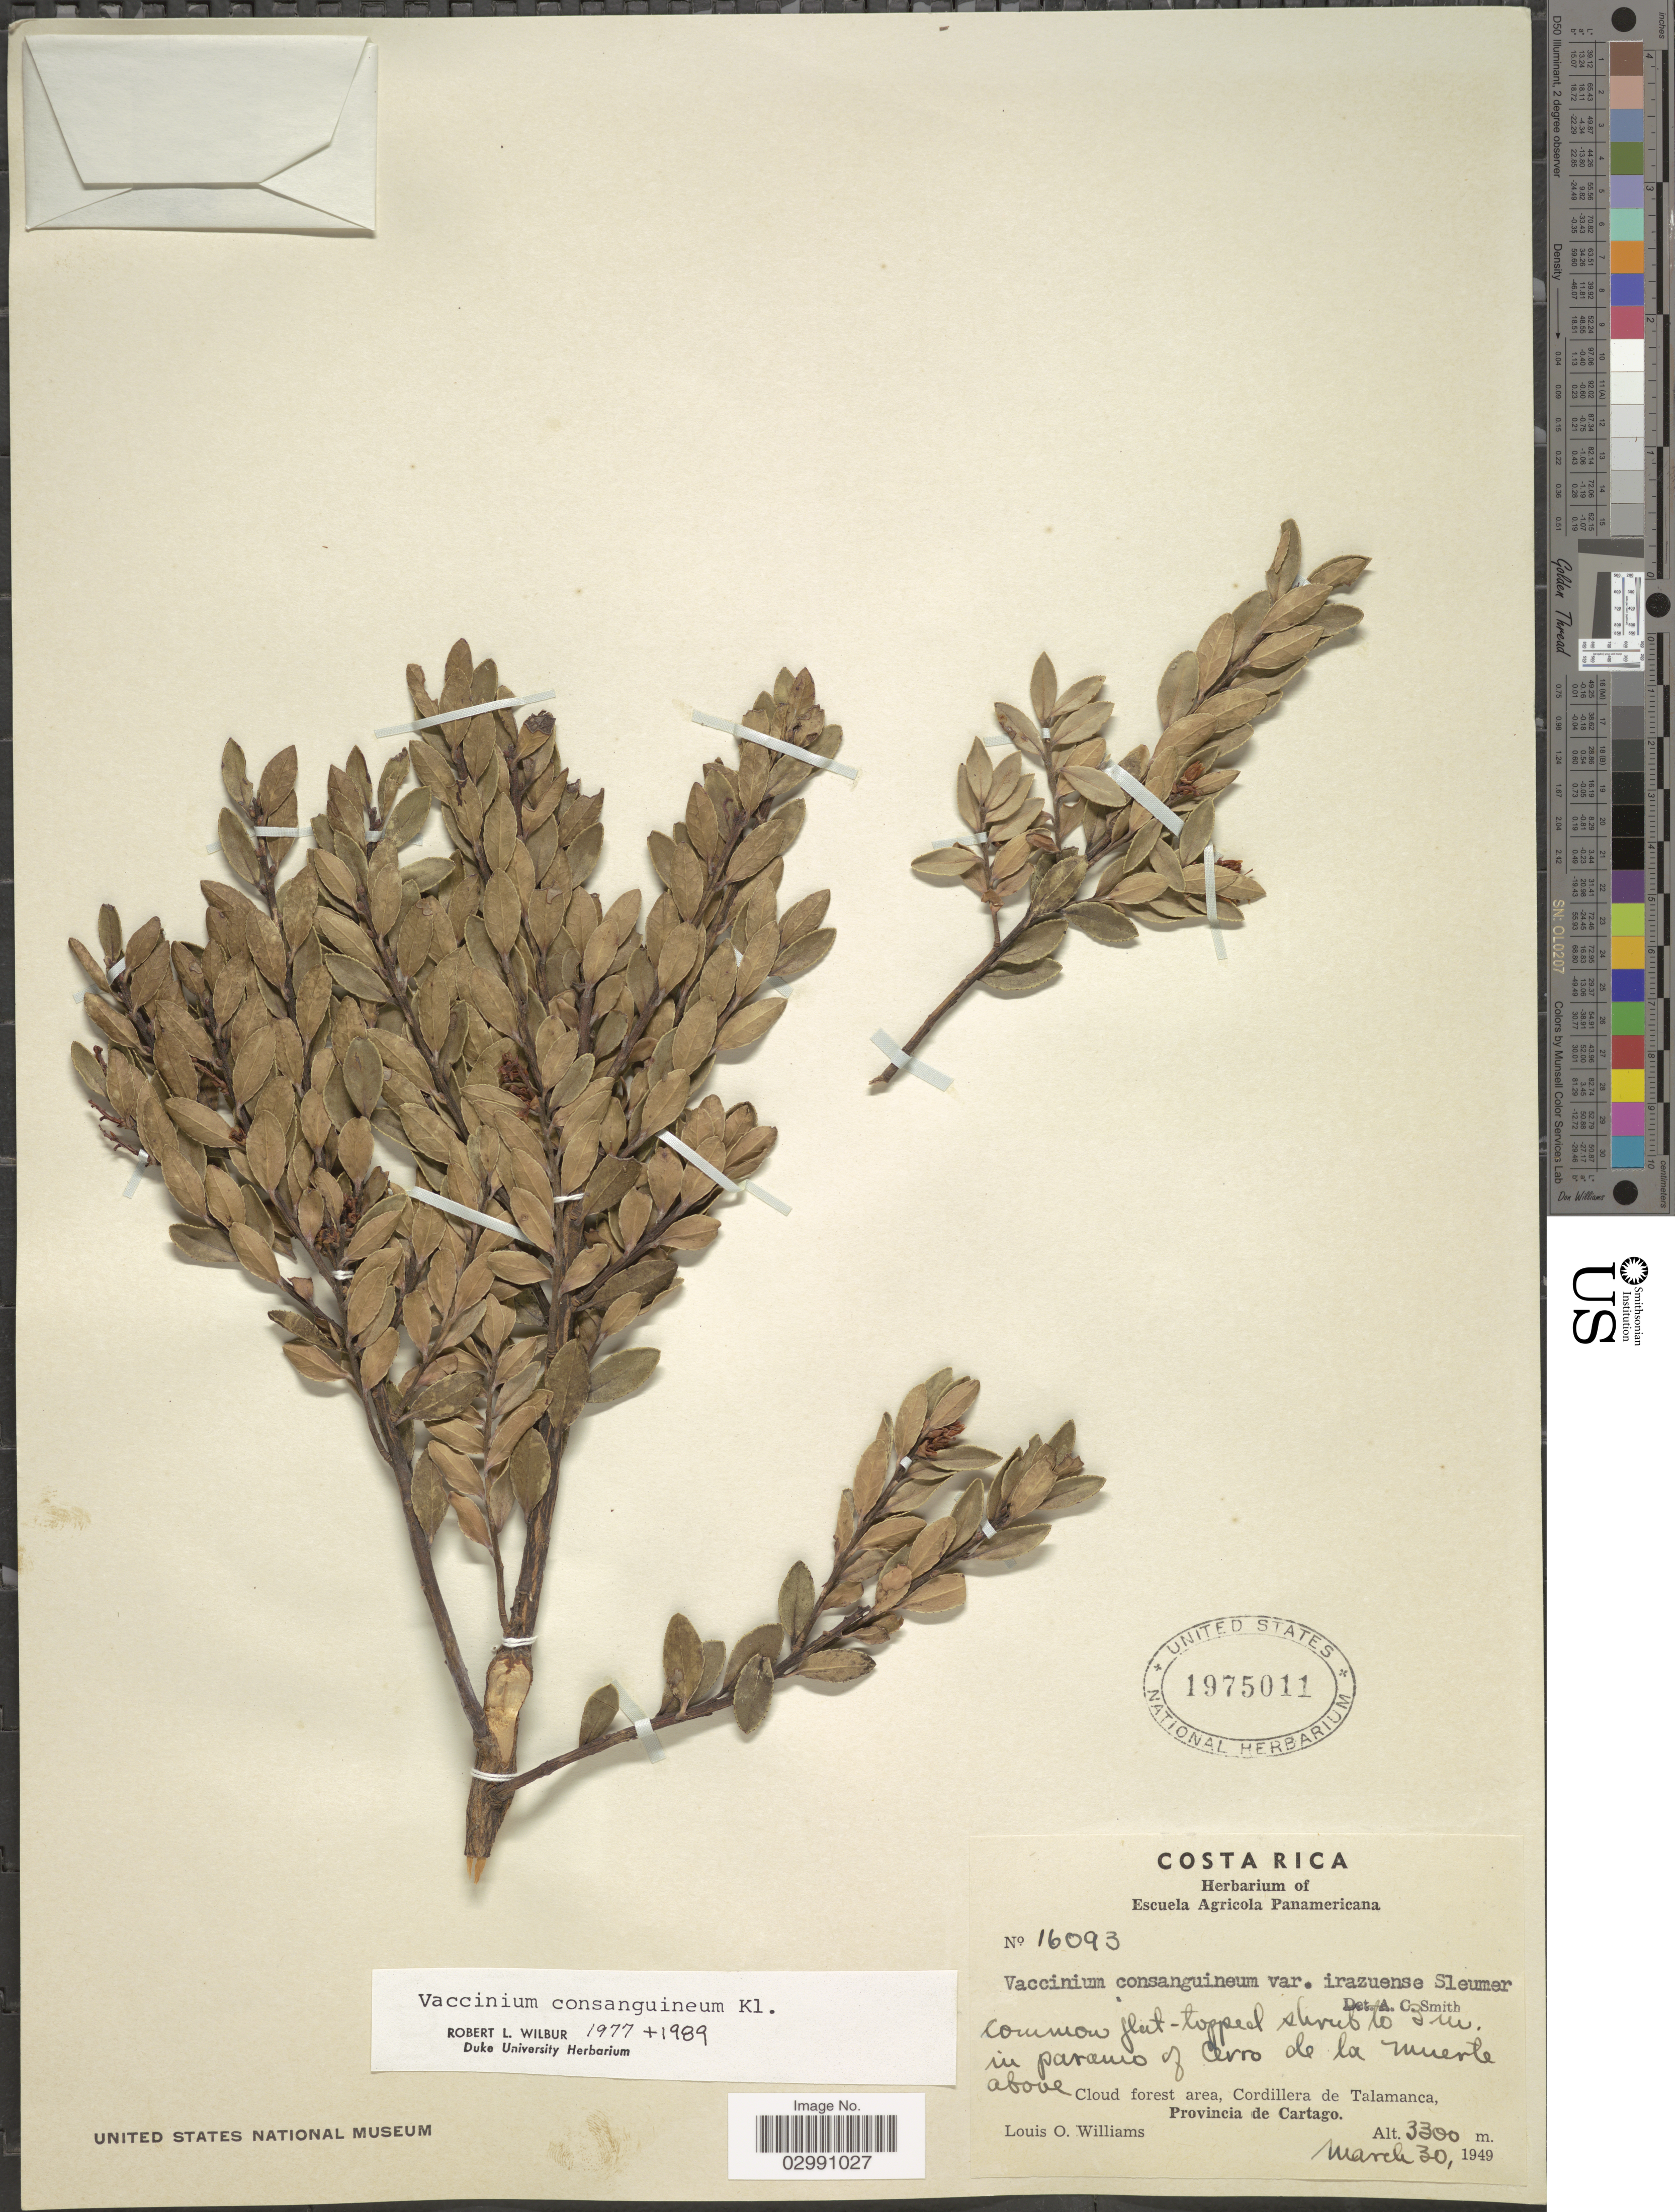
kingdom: Plantae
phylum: Tracheophyta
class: Magnoliopsida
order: Ericales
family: Ericaceae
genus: Vaccinium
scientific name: Vaccinium consanguineum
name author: Klotzsch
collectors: L. O. Williams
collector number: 16093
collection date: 1949-03-30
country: Costa Rica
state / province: Cartago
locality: Common flat-topped shrub to 3 m. in paramo of Cerro de la Muerte above Cloud forest area, Cordillera de Talamanca.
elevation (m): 3300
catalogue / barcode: US 1975011